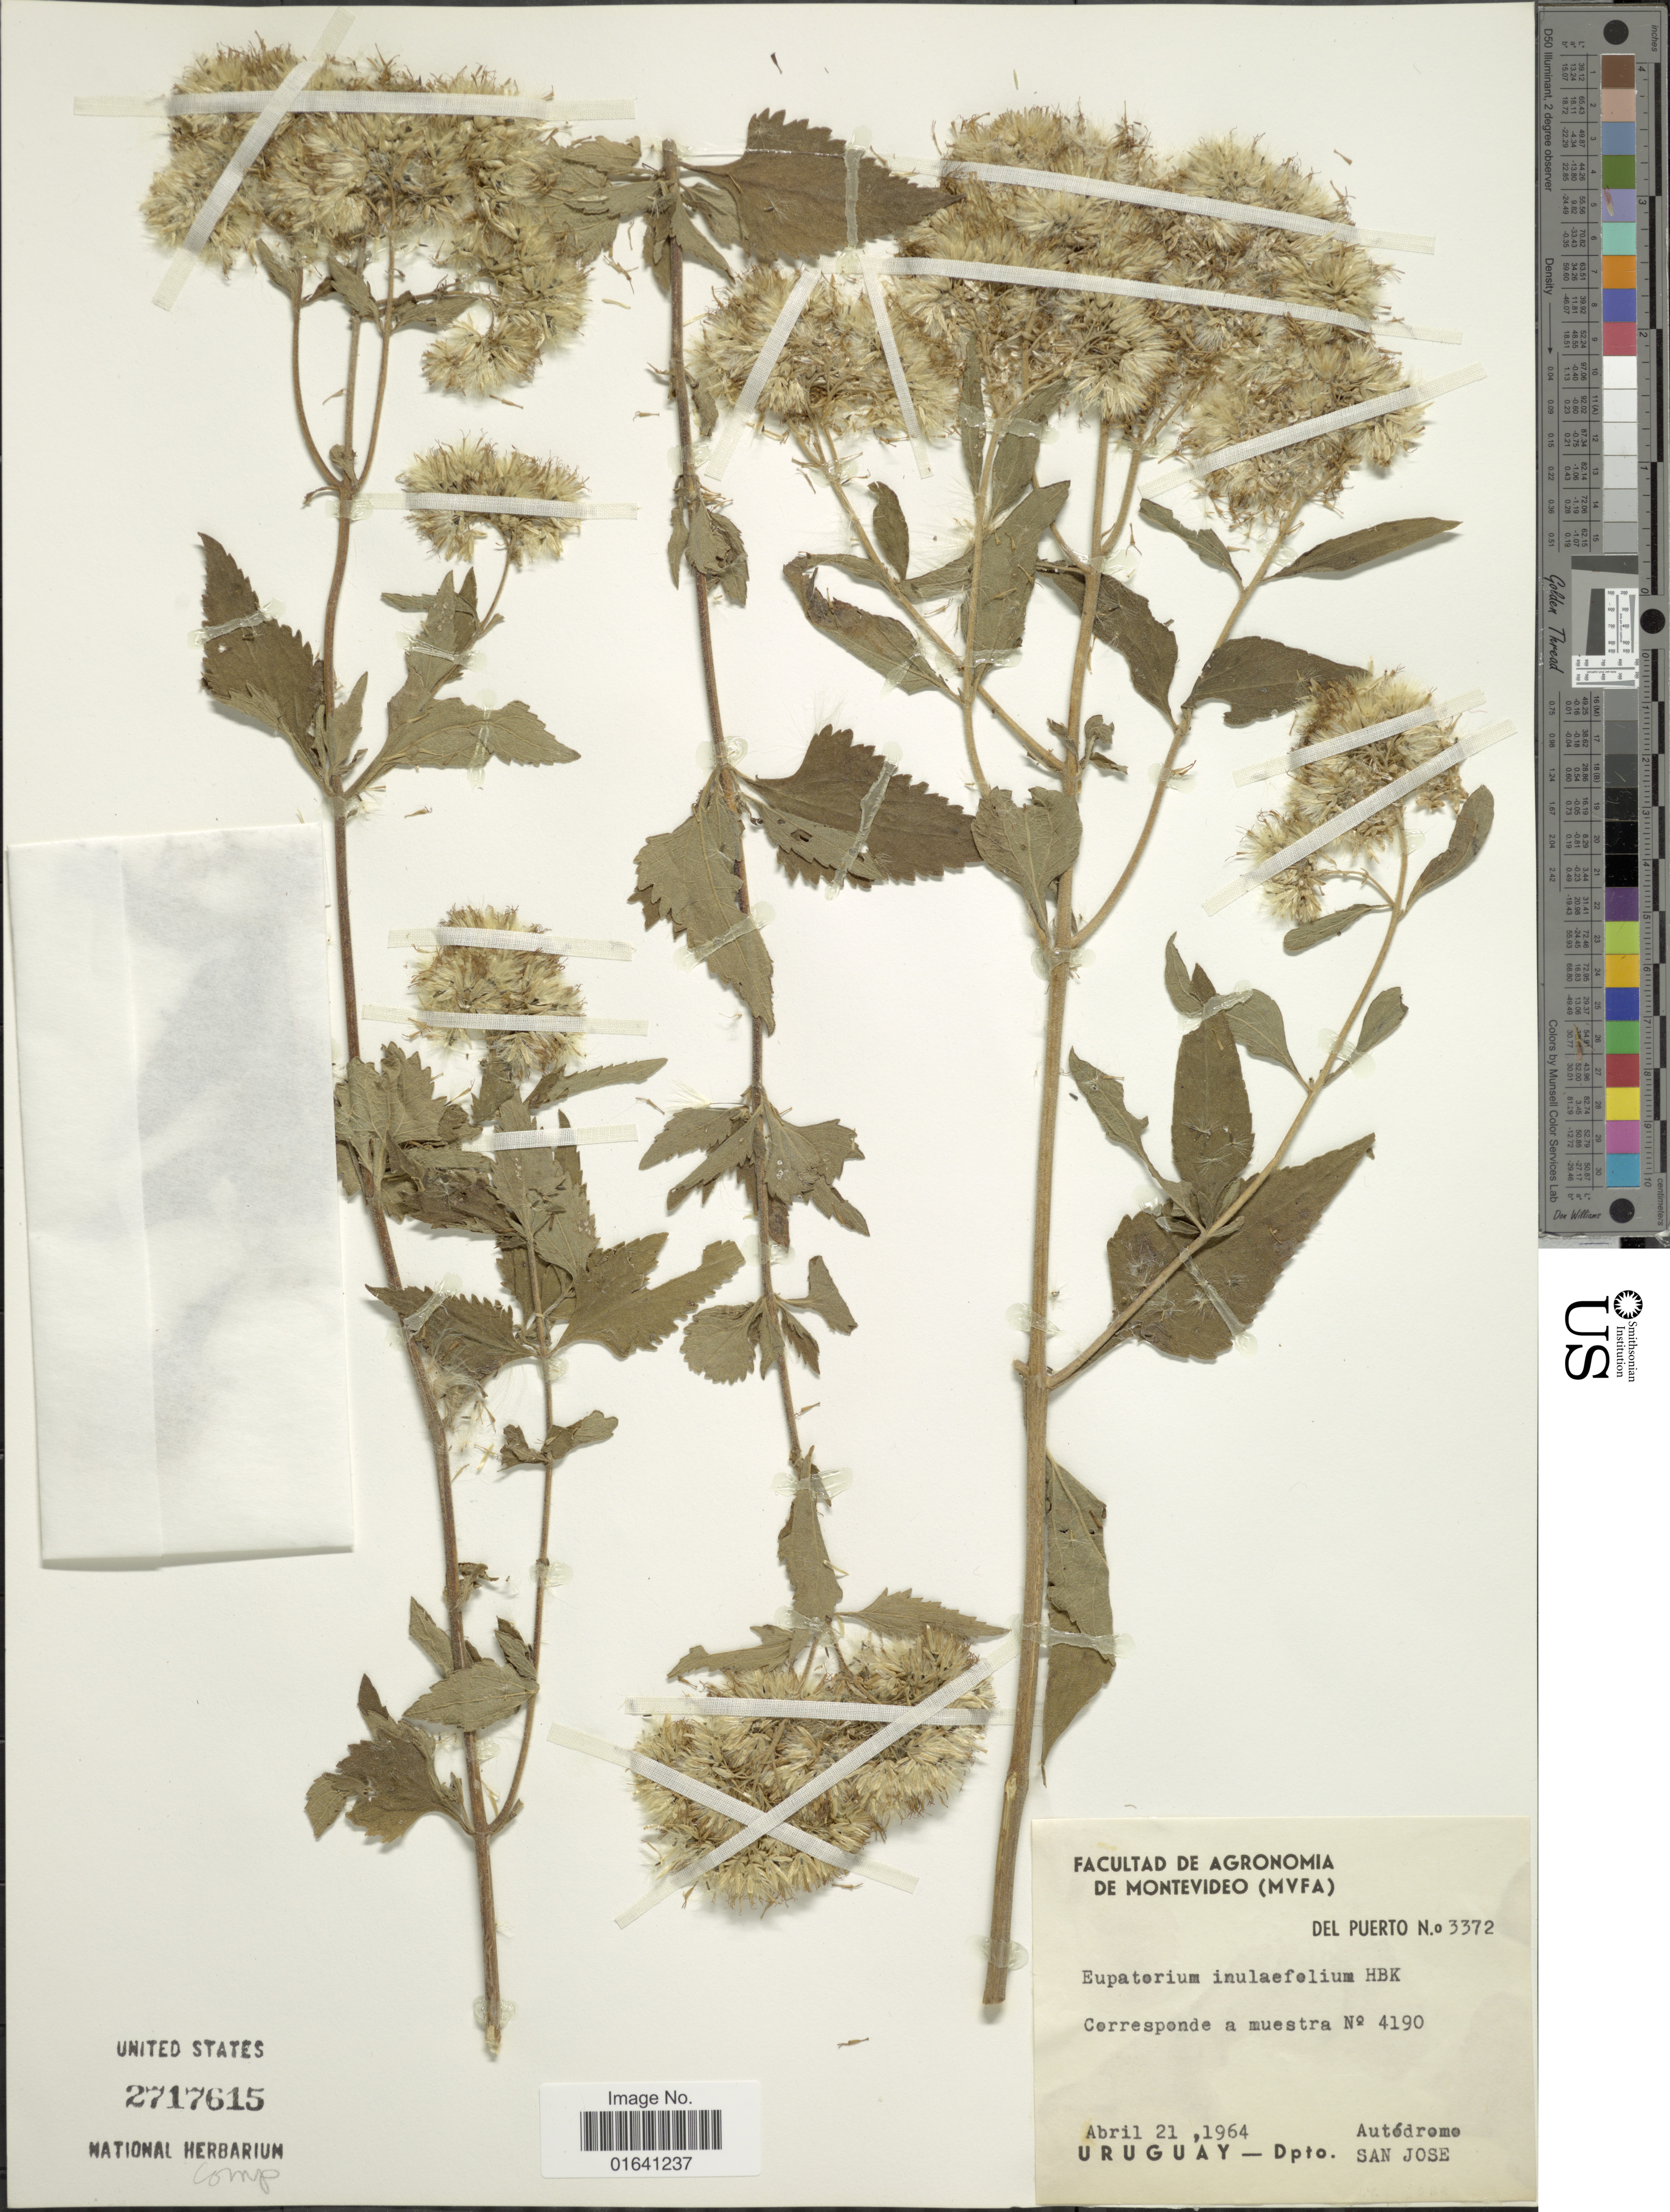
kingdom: Plantae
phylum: Tracheophyta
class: Magnoliopsida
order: Asterales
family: Asteraceae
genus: Austroeupatorium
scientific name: Austroeupatorium inulaefolium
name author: (Kunth) R.M. King & H. Rob.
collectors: Del Puerto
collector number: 3372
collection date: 1964-04-21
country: Uruguay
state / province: San Jose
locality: Corresponde a muestra, Autédrome, Depto San Jose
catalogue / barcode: US 2717615